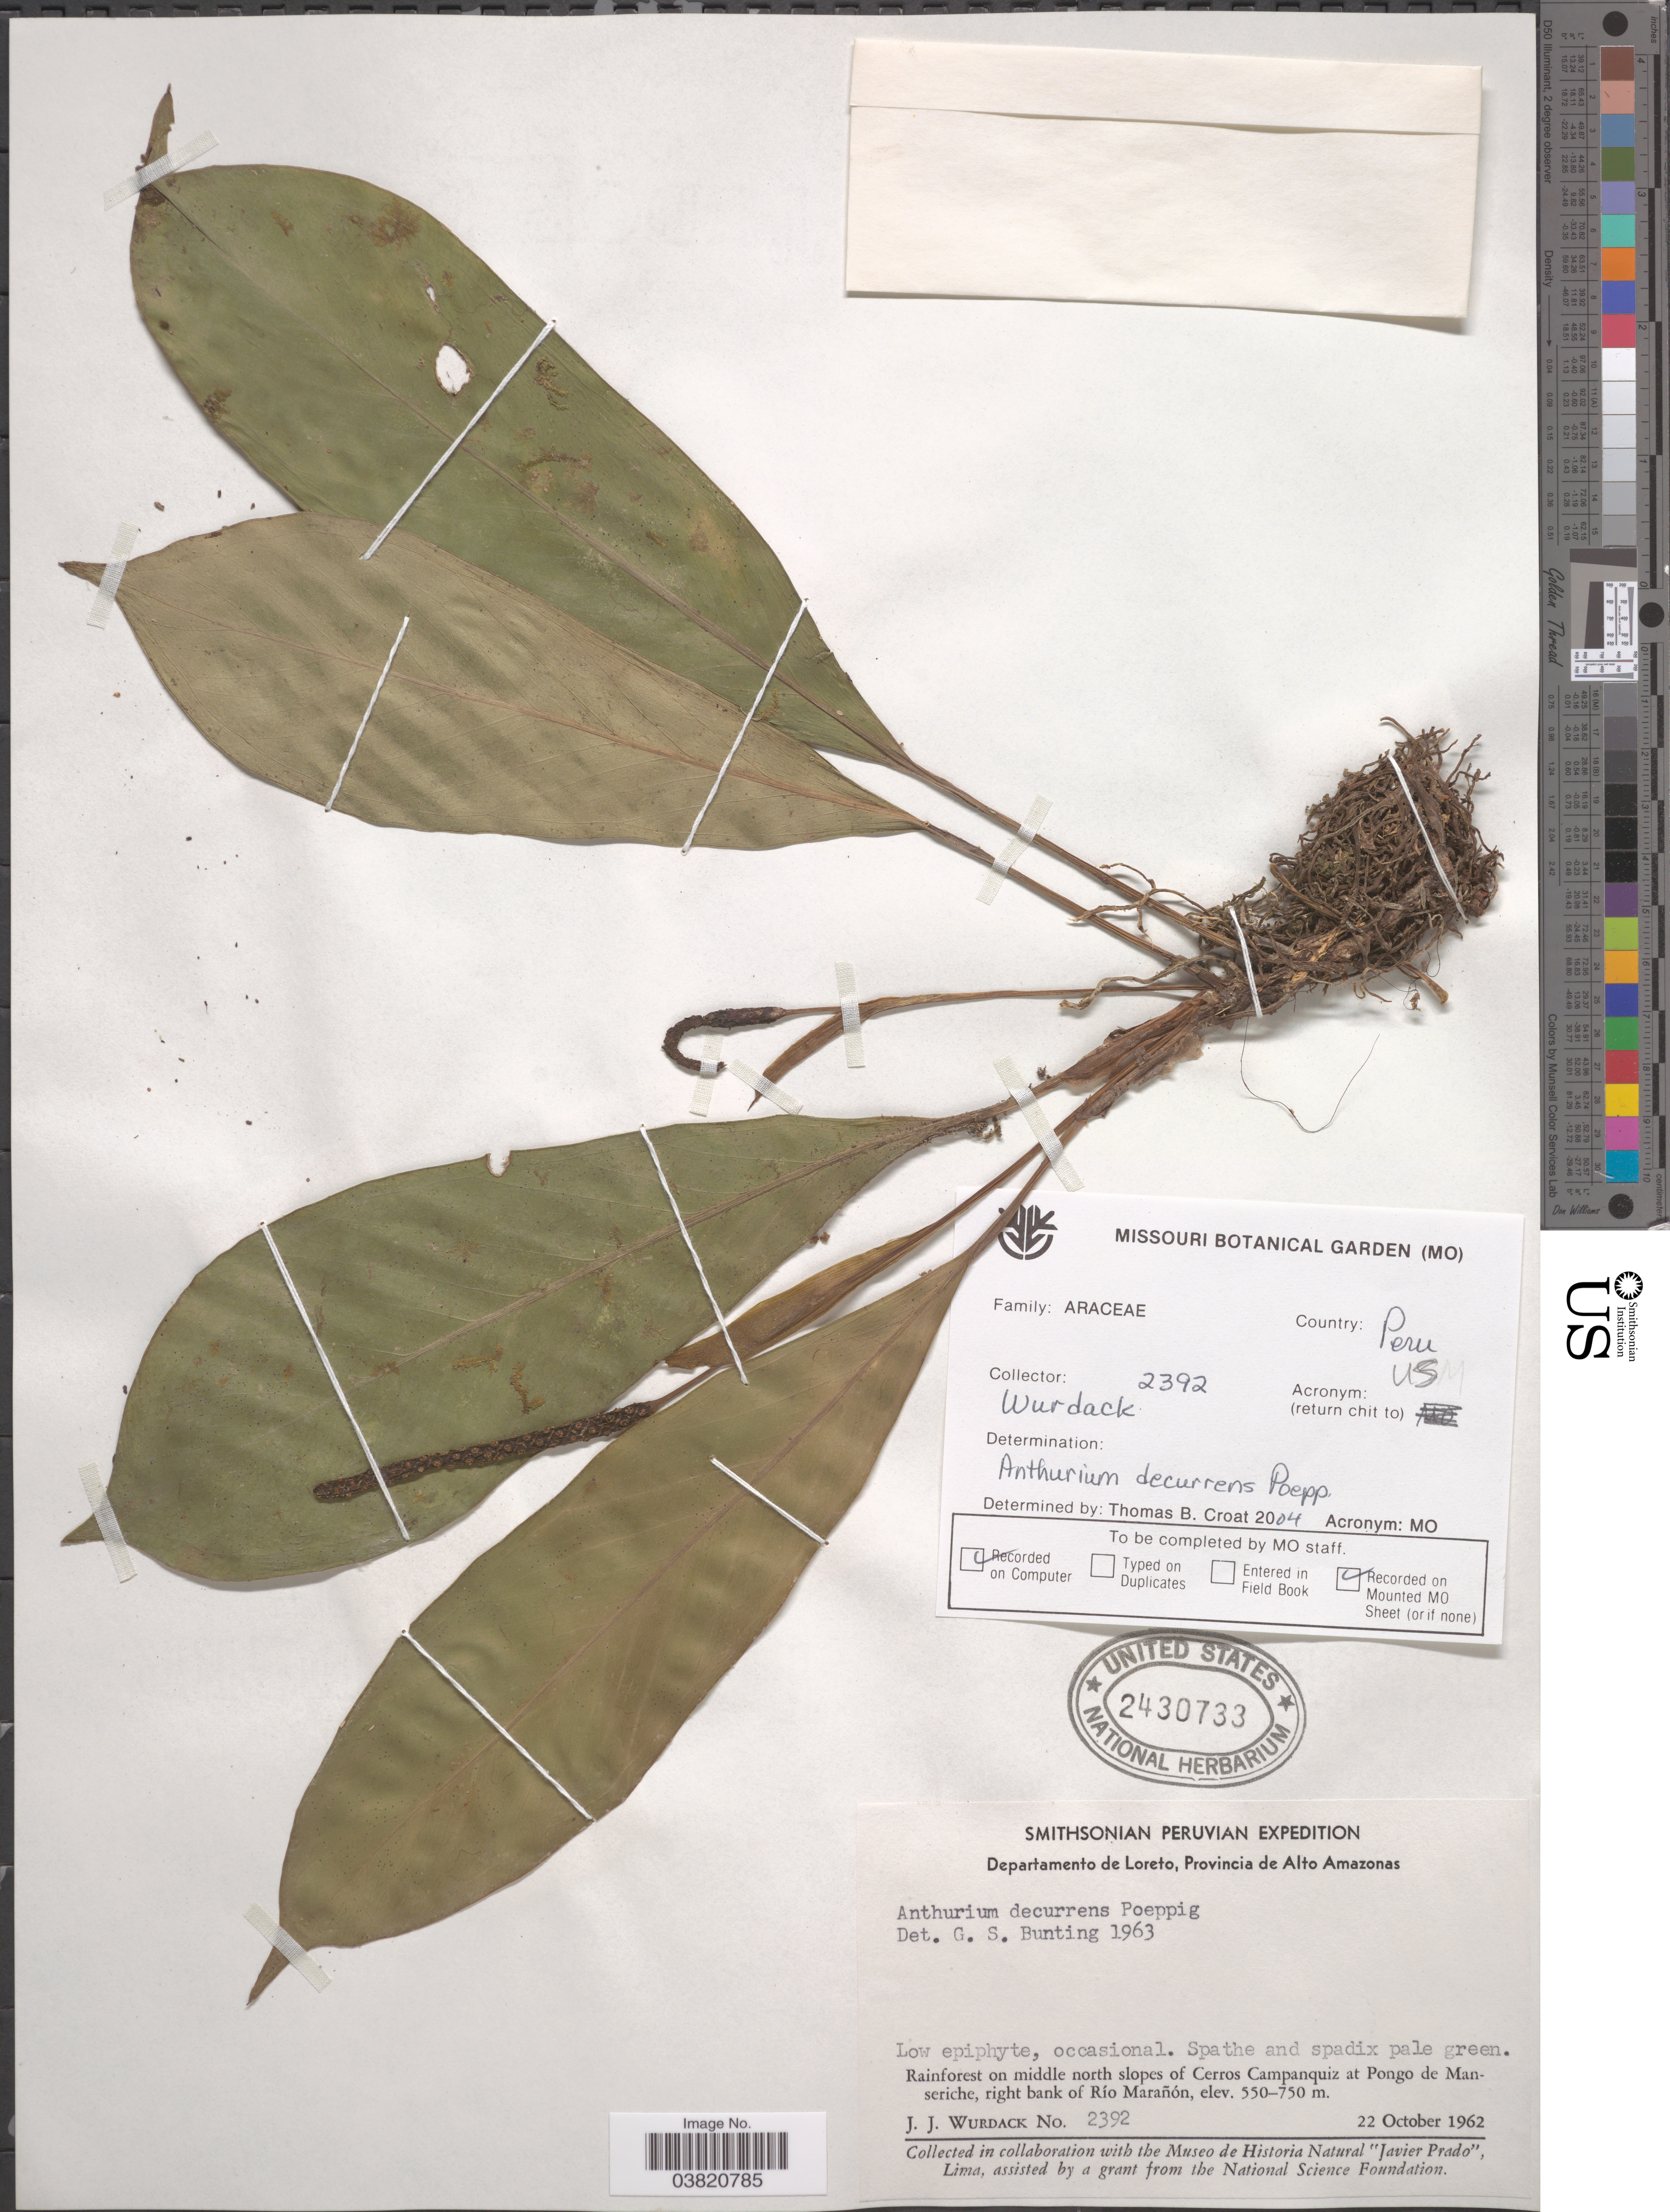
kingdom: Plantae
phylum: Tracheophyta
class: Liliopsida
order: Alismatales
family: Araceae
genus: Anthurium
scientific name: Anthurium decurrens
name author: Poepp.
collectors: J. J. Wurdack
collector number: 2392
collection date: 1962-10-22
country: Peru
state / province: Loreto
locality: Departamento de Loreto, Provincia de Alto Amazonas. Rainforest on middle north slopes of Cerros Campanquiz at Pongo de Manseriche, right bank of Río Marañón.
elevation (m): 550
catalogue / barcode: US 2430733